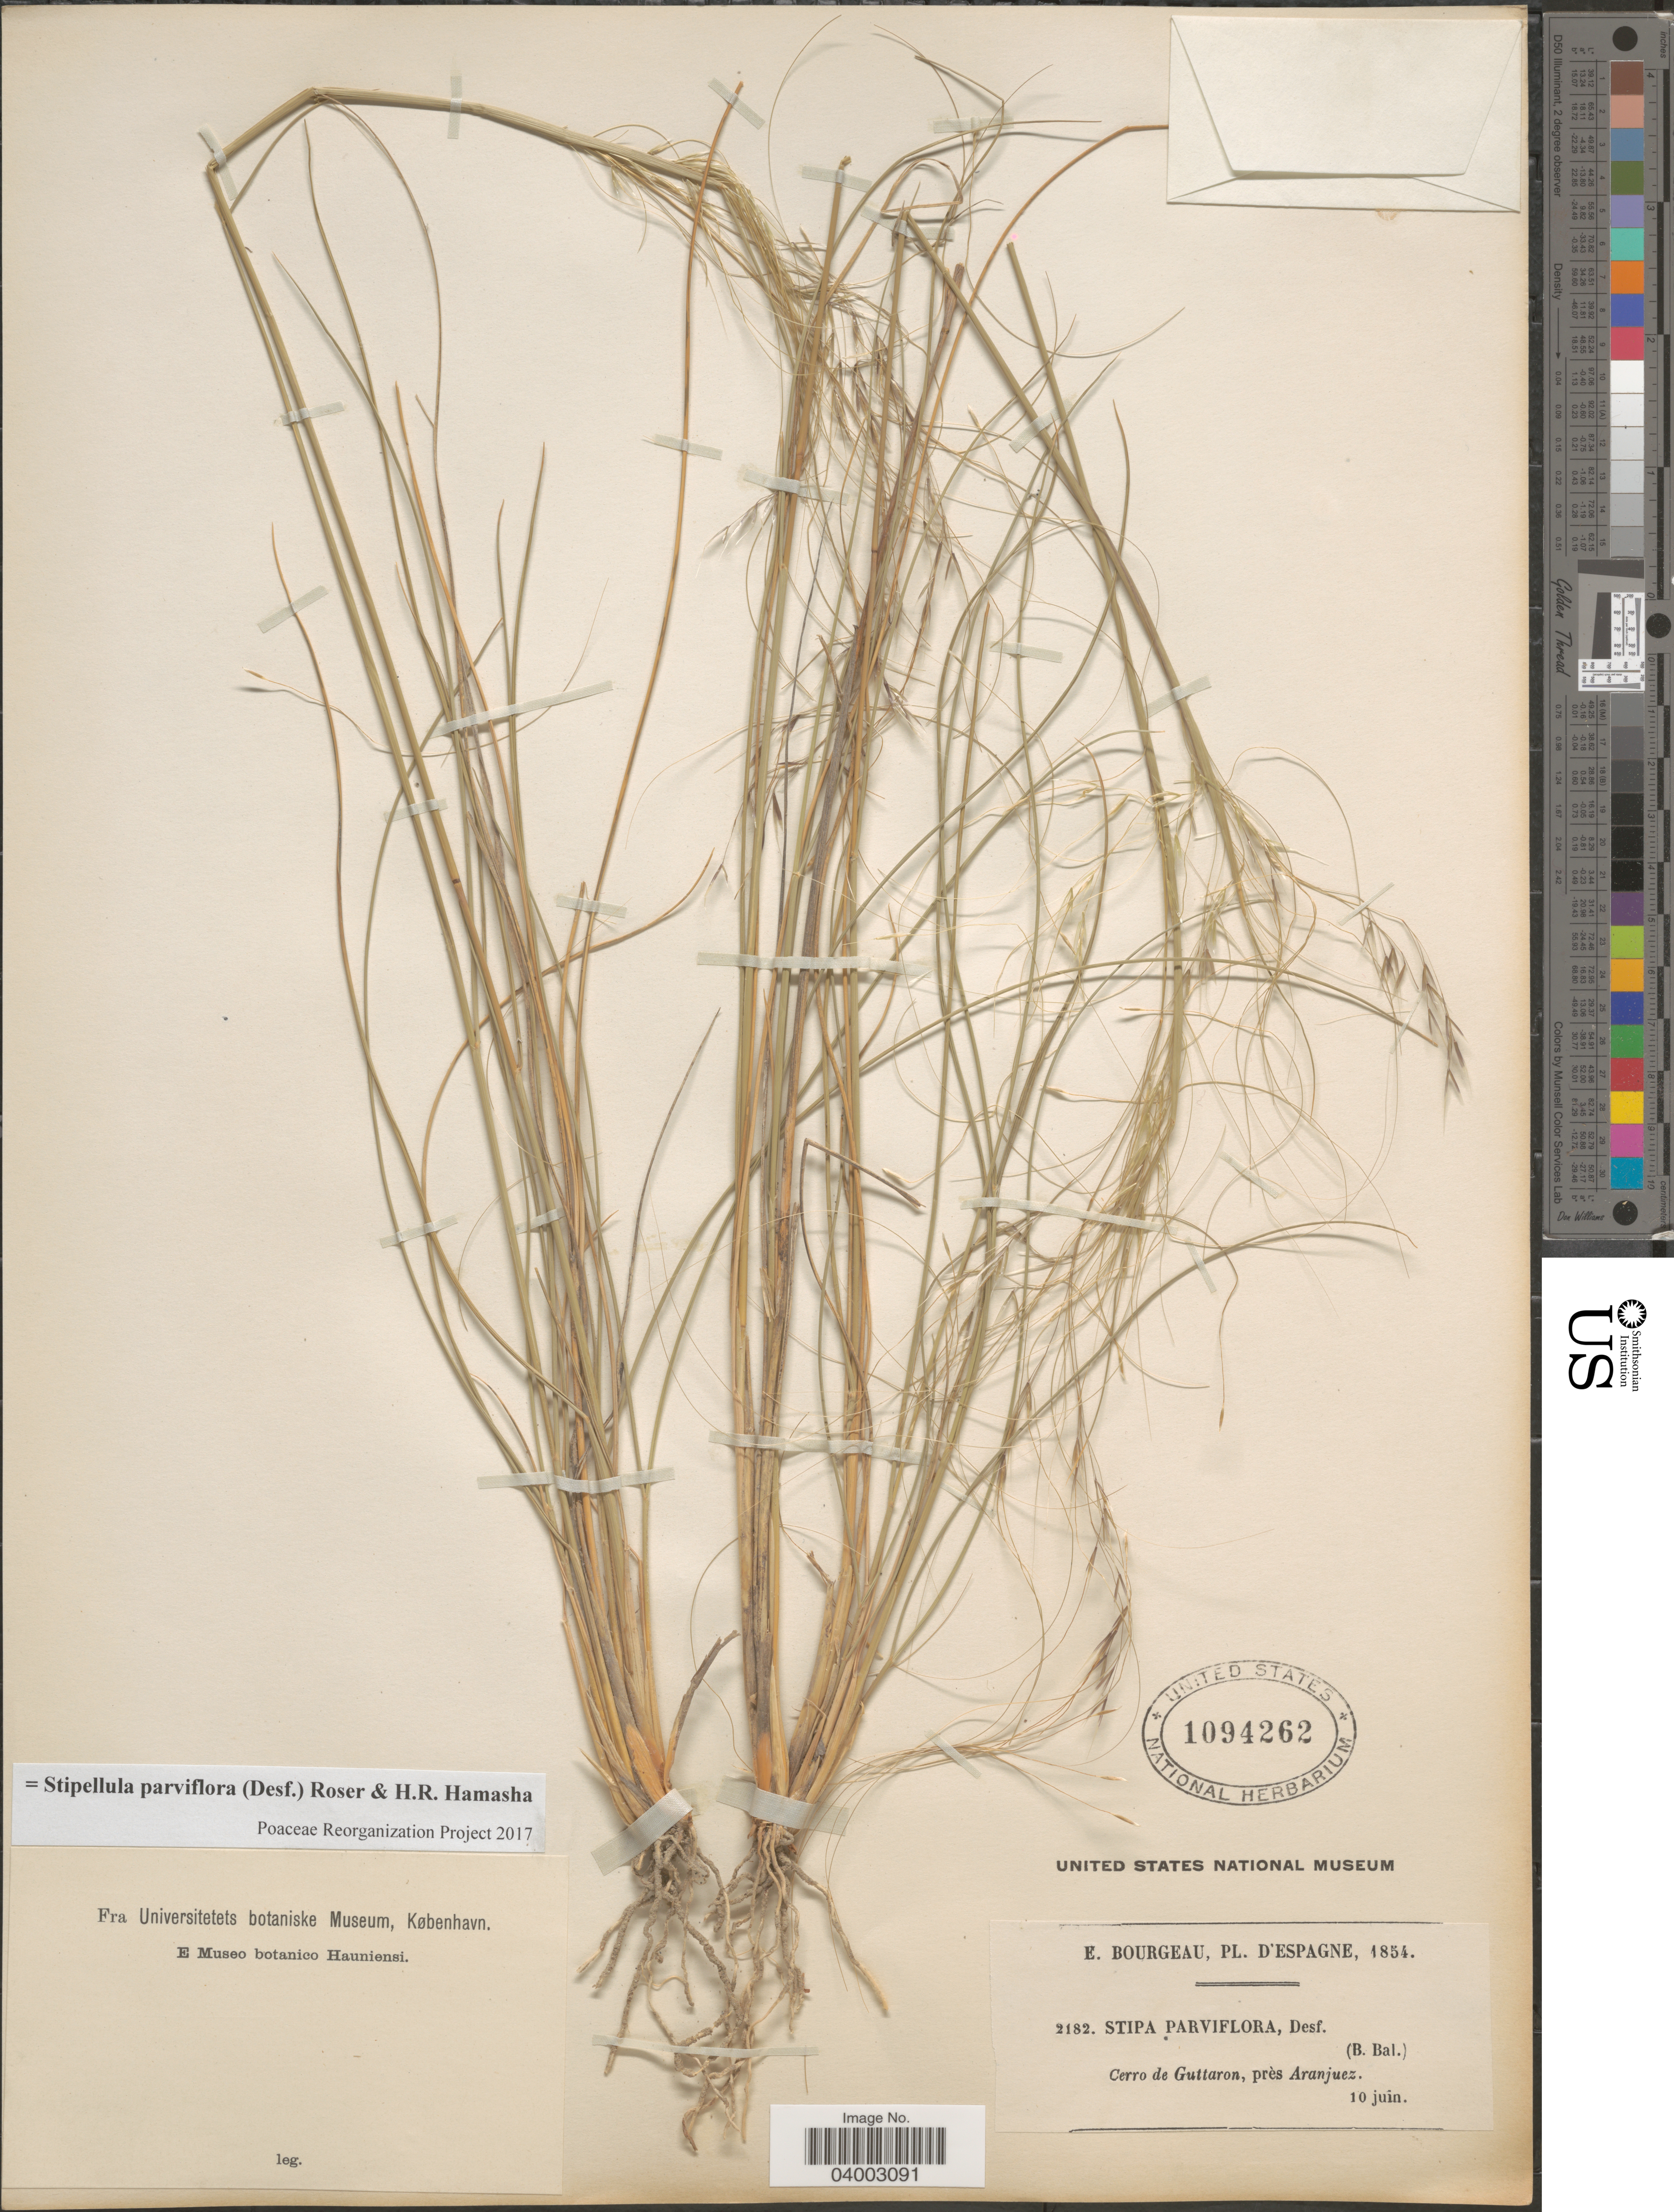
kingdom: Plantae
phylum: Tracheophyta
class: Liliopsida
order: Poales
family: Poaceae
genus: Stipellula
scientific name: Stipellula parviflora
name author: (Desf.) Röser & H. R. Hamasha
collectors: E. Bougeau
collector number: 2182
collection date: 1854-06-10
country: Spain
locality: D'Espagne. Cerro de Guttaron, près Aranjuez.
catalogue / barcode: US 1094262